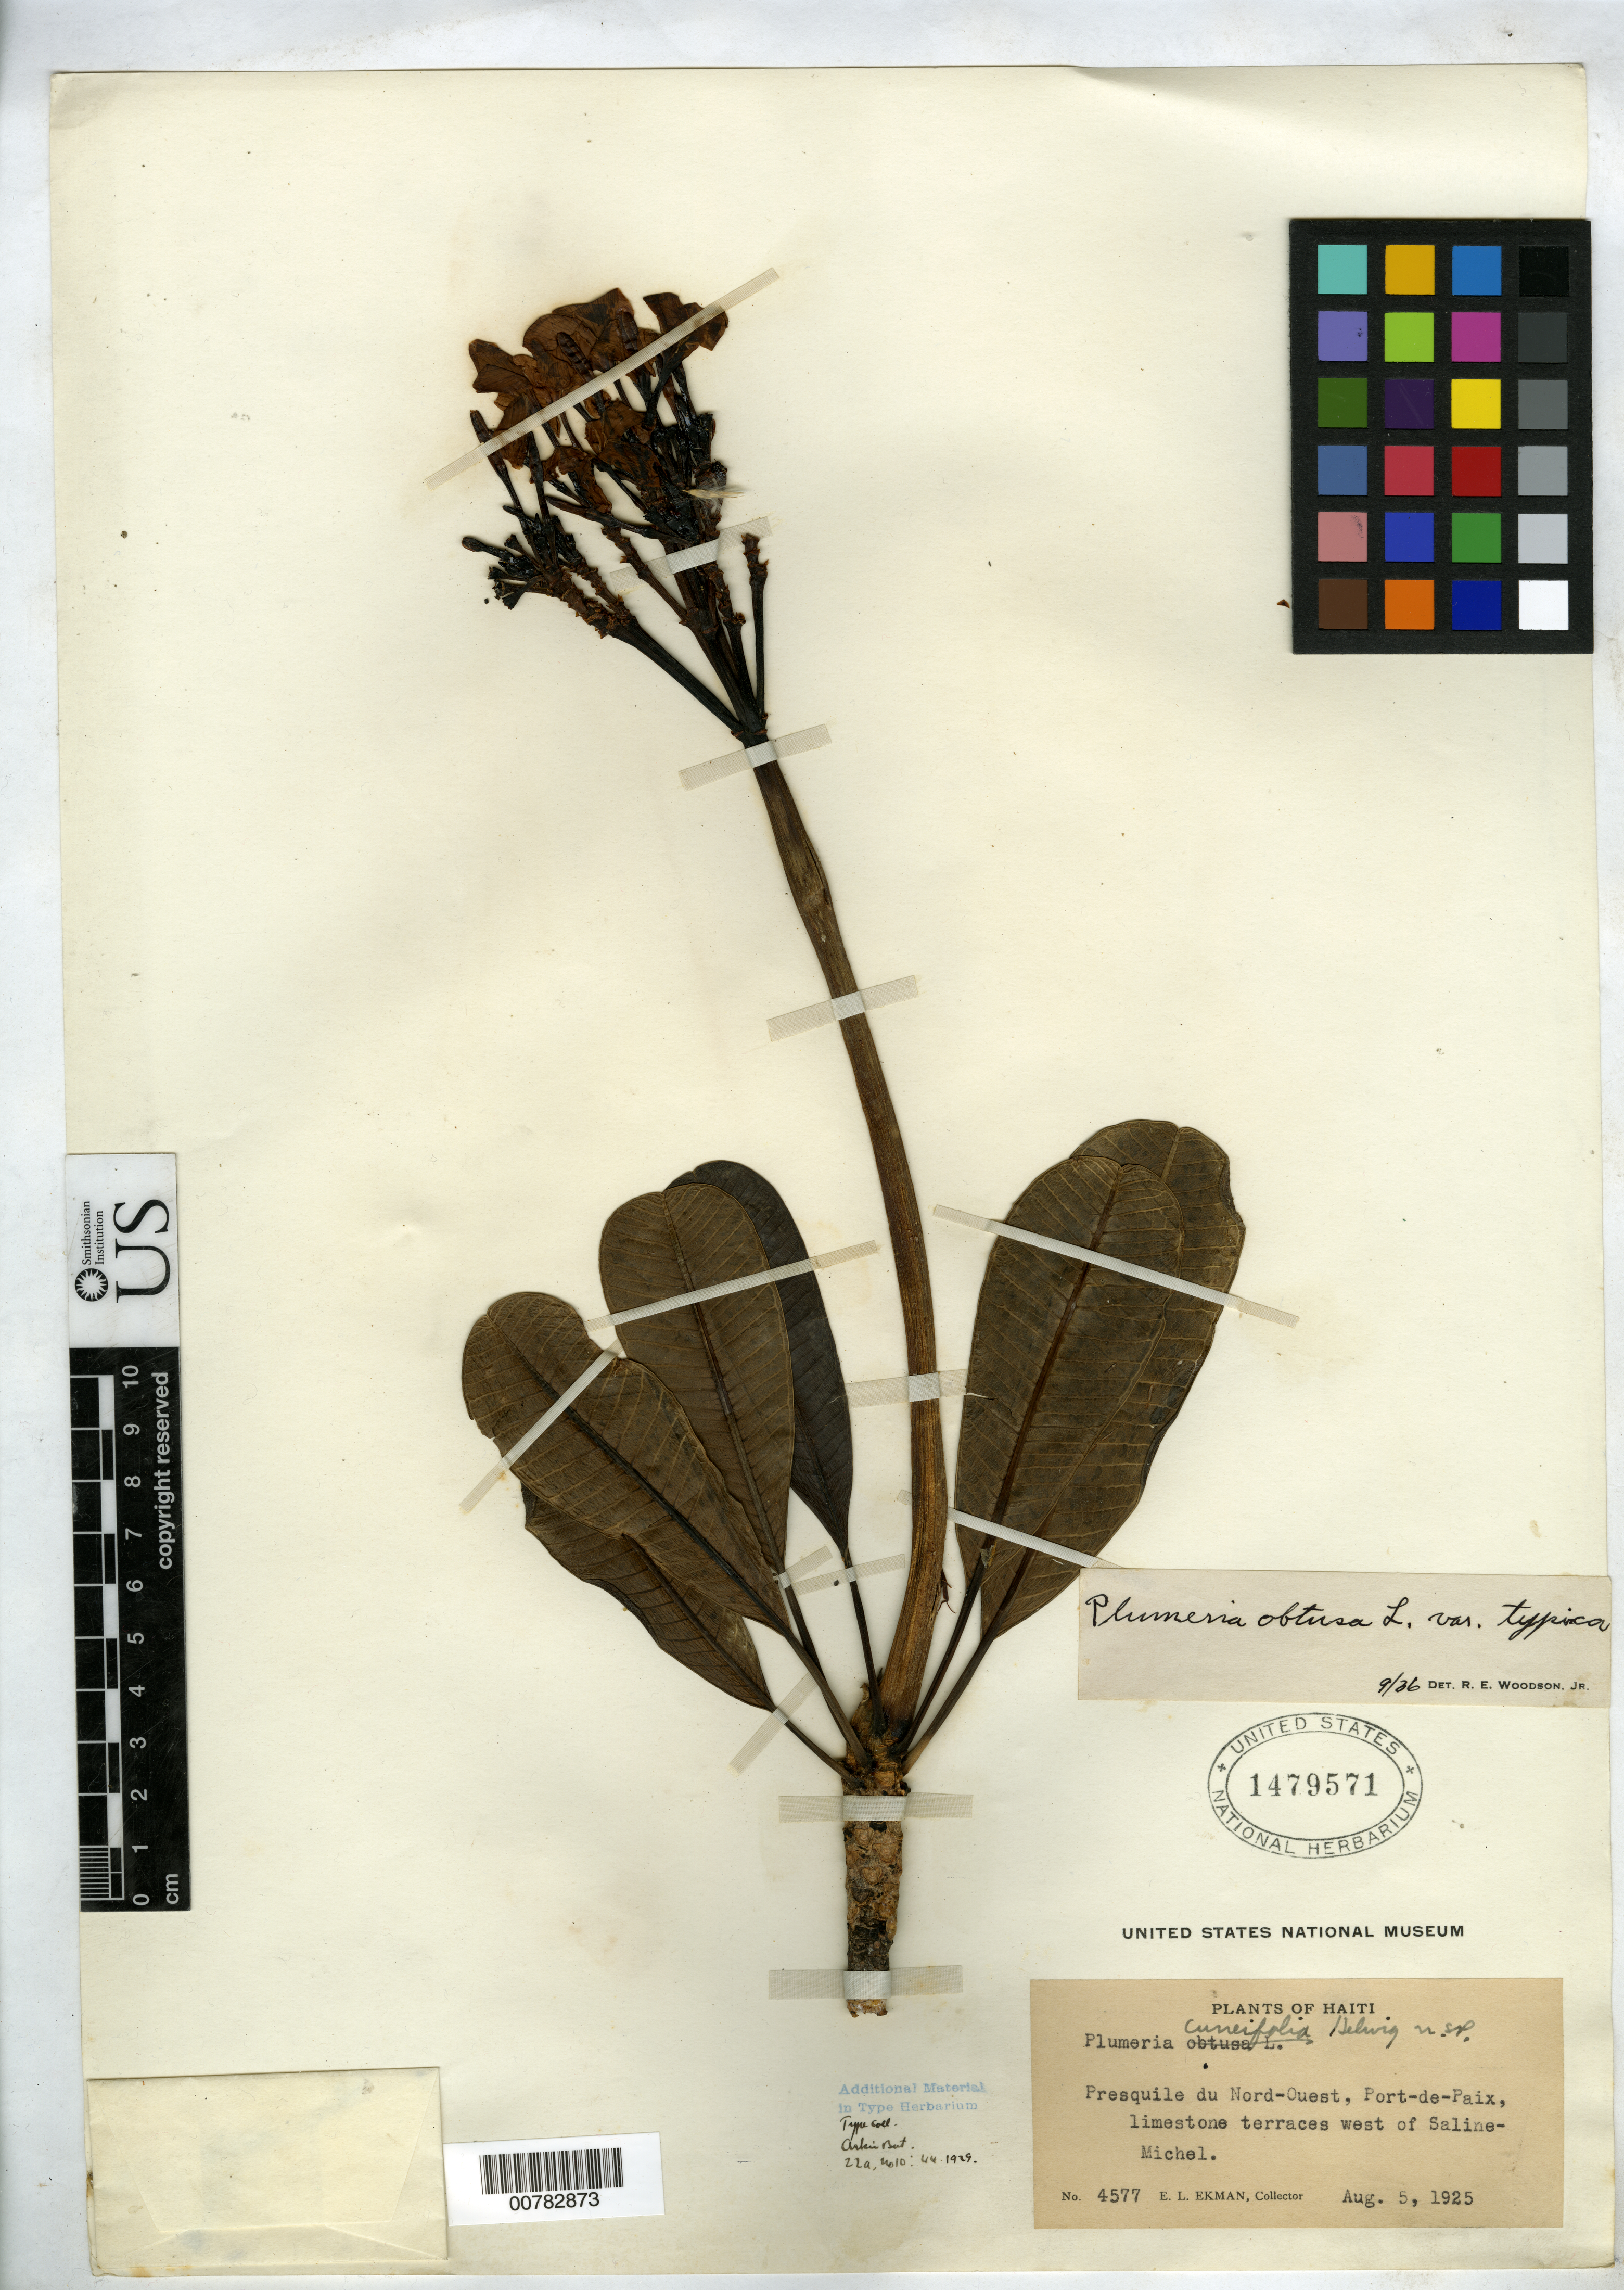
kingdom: Plantae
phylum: Tracheophyta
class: Magnoliopsida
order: Gentianales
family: Apocynaceae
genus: Plumeria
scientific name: Plumeria cuneifolia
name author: Helwig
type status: Isotype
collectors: E. L. Ekman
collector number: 4577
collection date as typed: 05 Aug 1925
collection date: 1925-08-05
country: Haiti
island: Hispaniola Island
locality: Port de Paix, Saline-Michel.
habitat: Limestone terraces.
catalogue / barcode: US 1479571